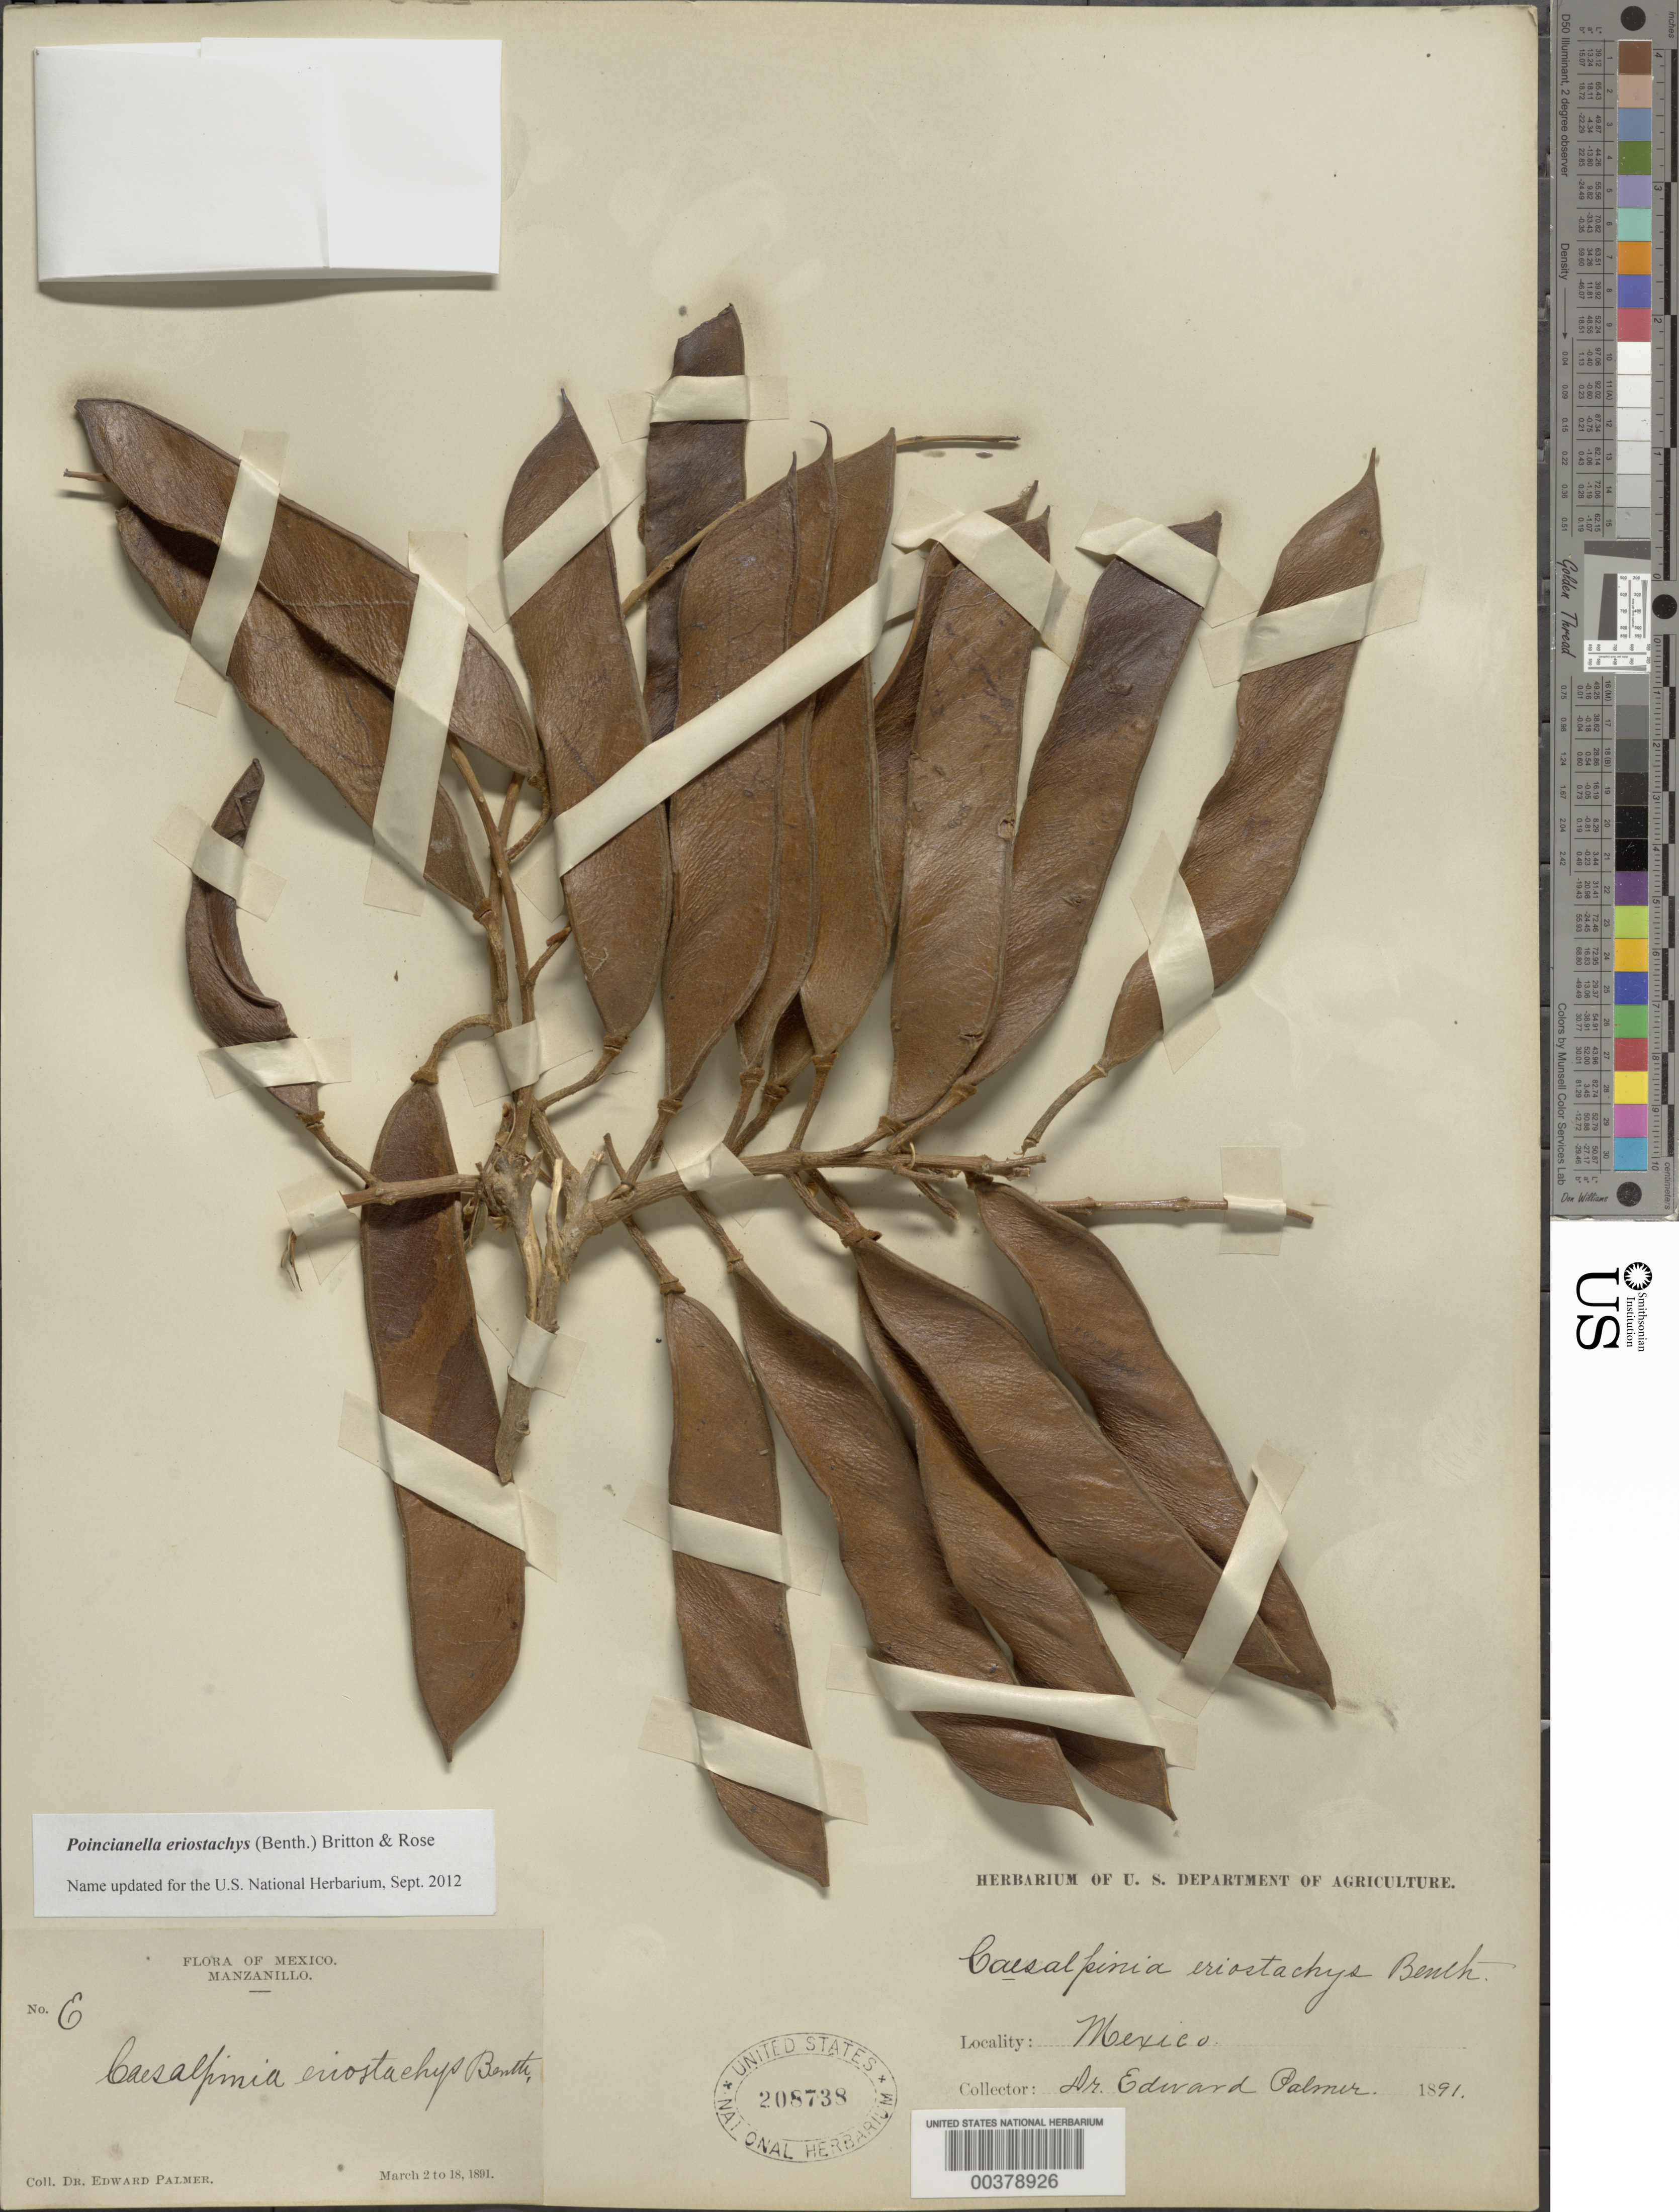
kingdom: Plantae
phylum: Tracheophyta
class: Magnoliopsida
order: Fabales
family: Fabaceae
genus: Cenostigma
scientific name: Cenostigma eriostachys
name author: (Benth.) Gagnon & G.P. Lewis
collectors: E. Palmer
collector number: E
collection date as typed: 02 Mar 1891 to 18 Mar 1891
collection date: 1891-03-02/1891-03-18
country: Mexico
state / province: Colima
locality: Manzanillo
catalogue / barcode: US 208738